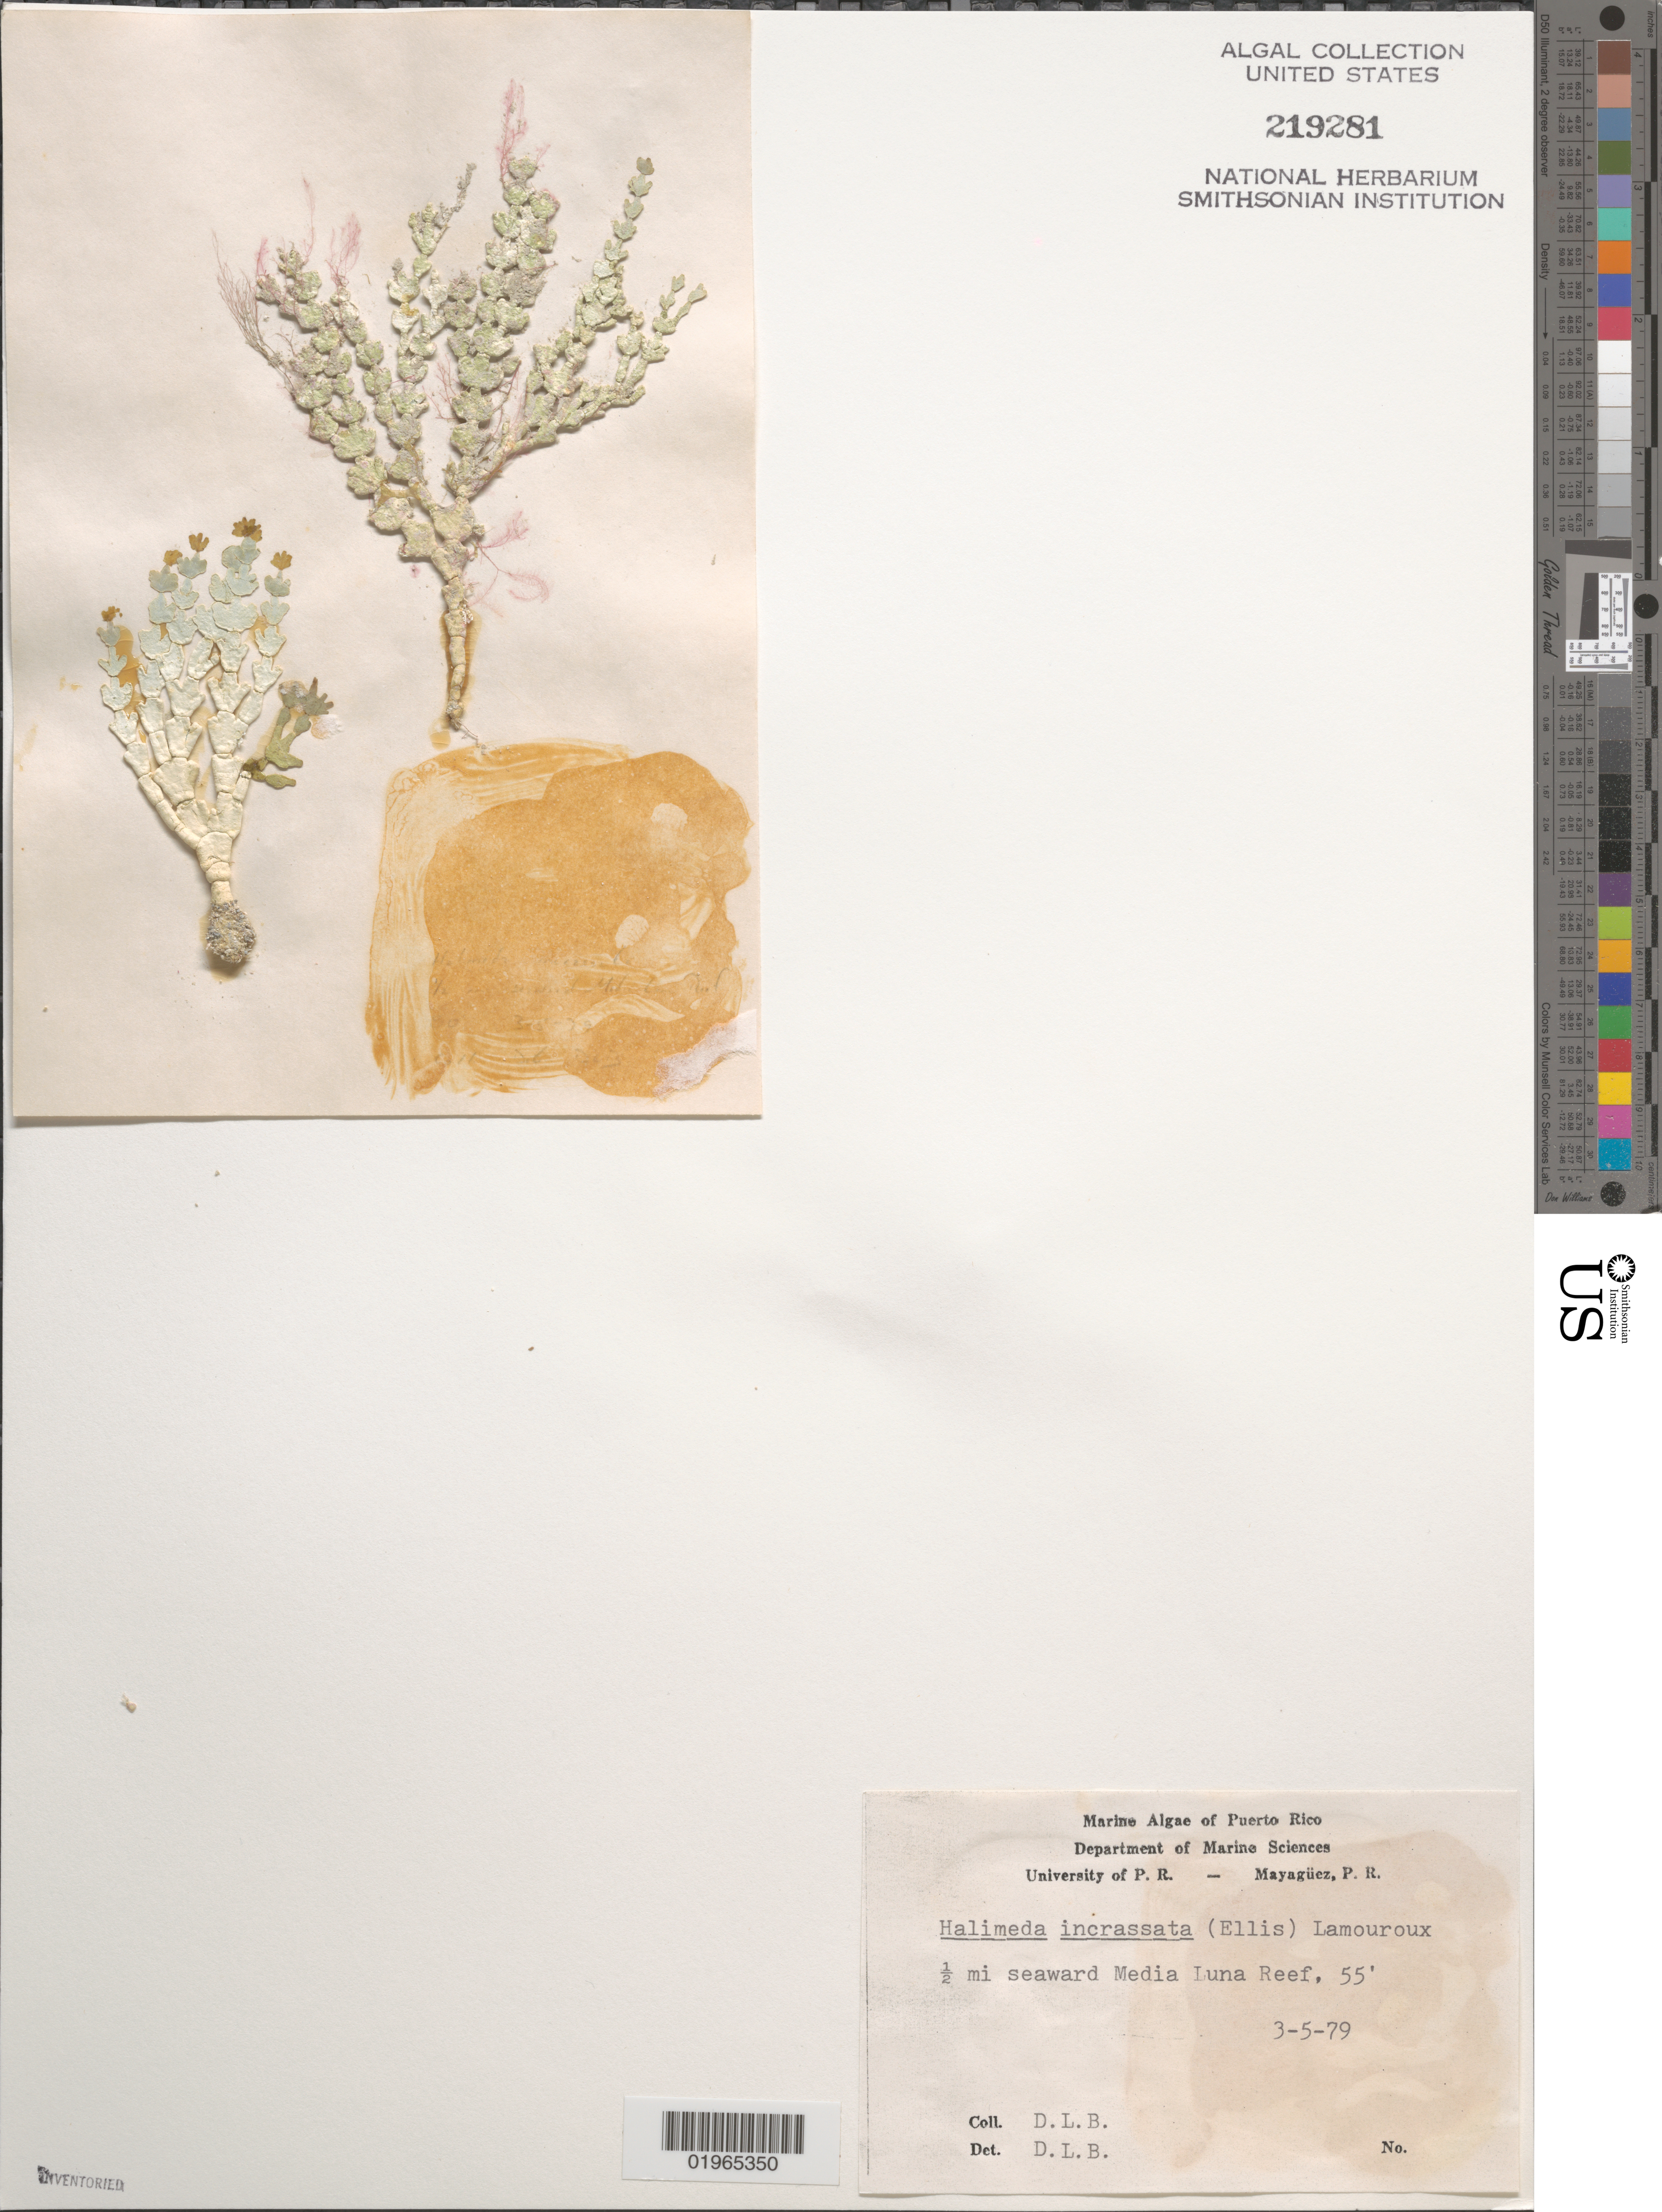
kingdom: Plantae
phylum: Chlorophyta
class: Ulvophyceae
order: Bryopsidales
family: Halimedaceae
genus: Halimeda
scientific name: Halimeda incrassata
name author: (J. Ellis) J.V.Lamouroux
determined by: Ballantine, D. L.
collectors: D.L. Ballantine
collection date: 1979-03-05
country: Puerto Rico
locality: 1/2 mi seaward Media Luna Reef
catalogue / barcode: US 219281